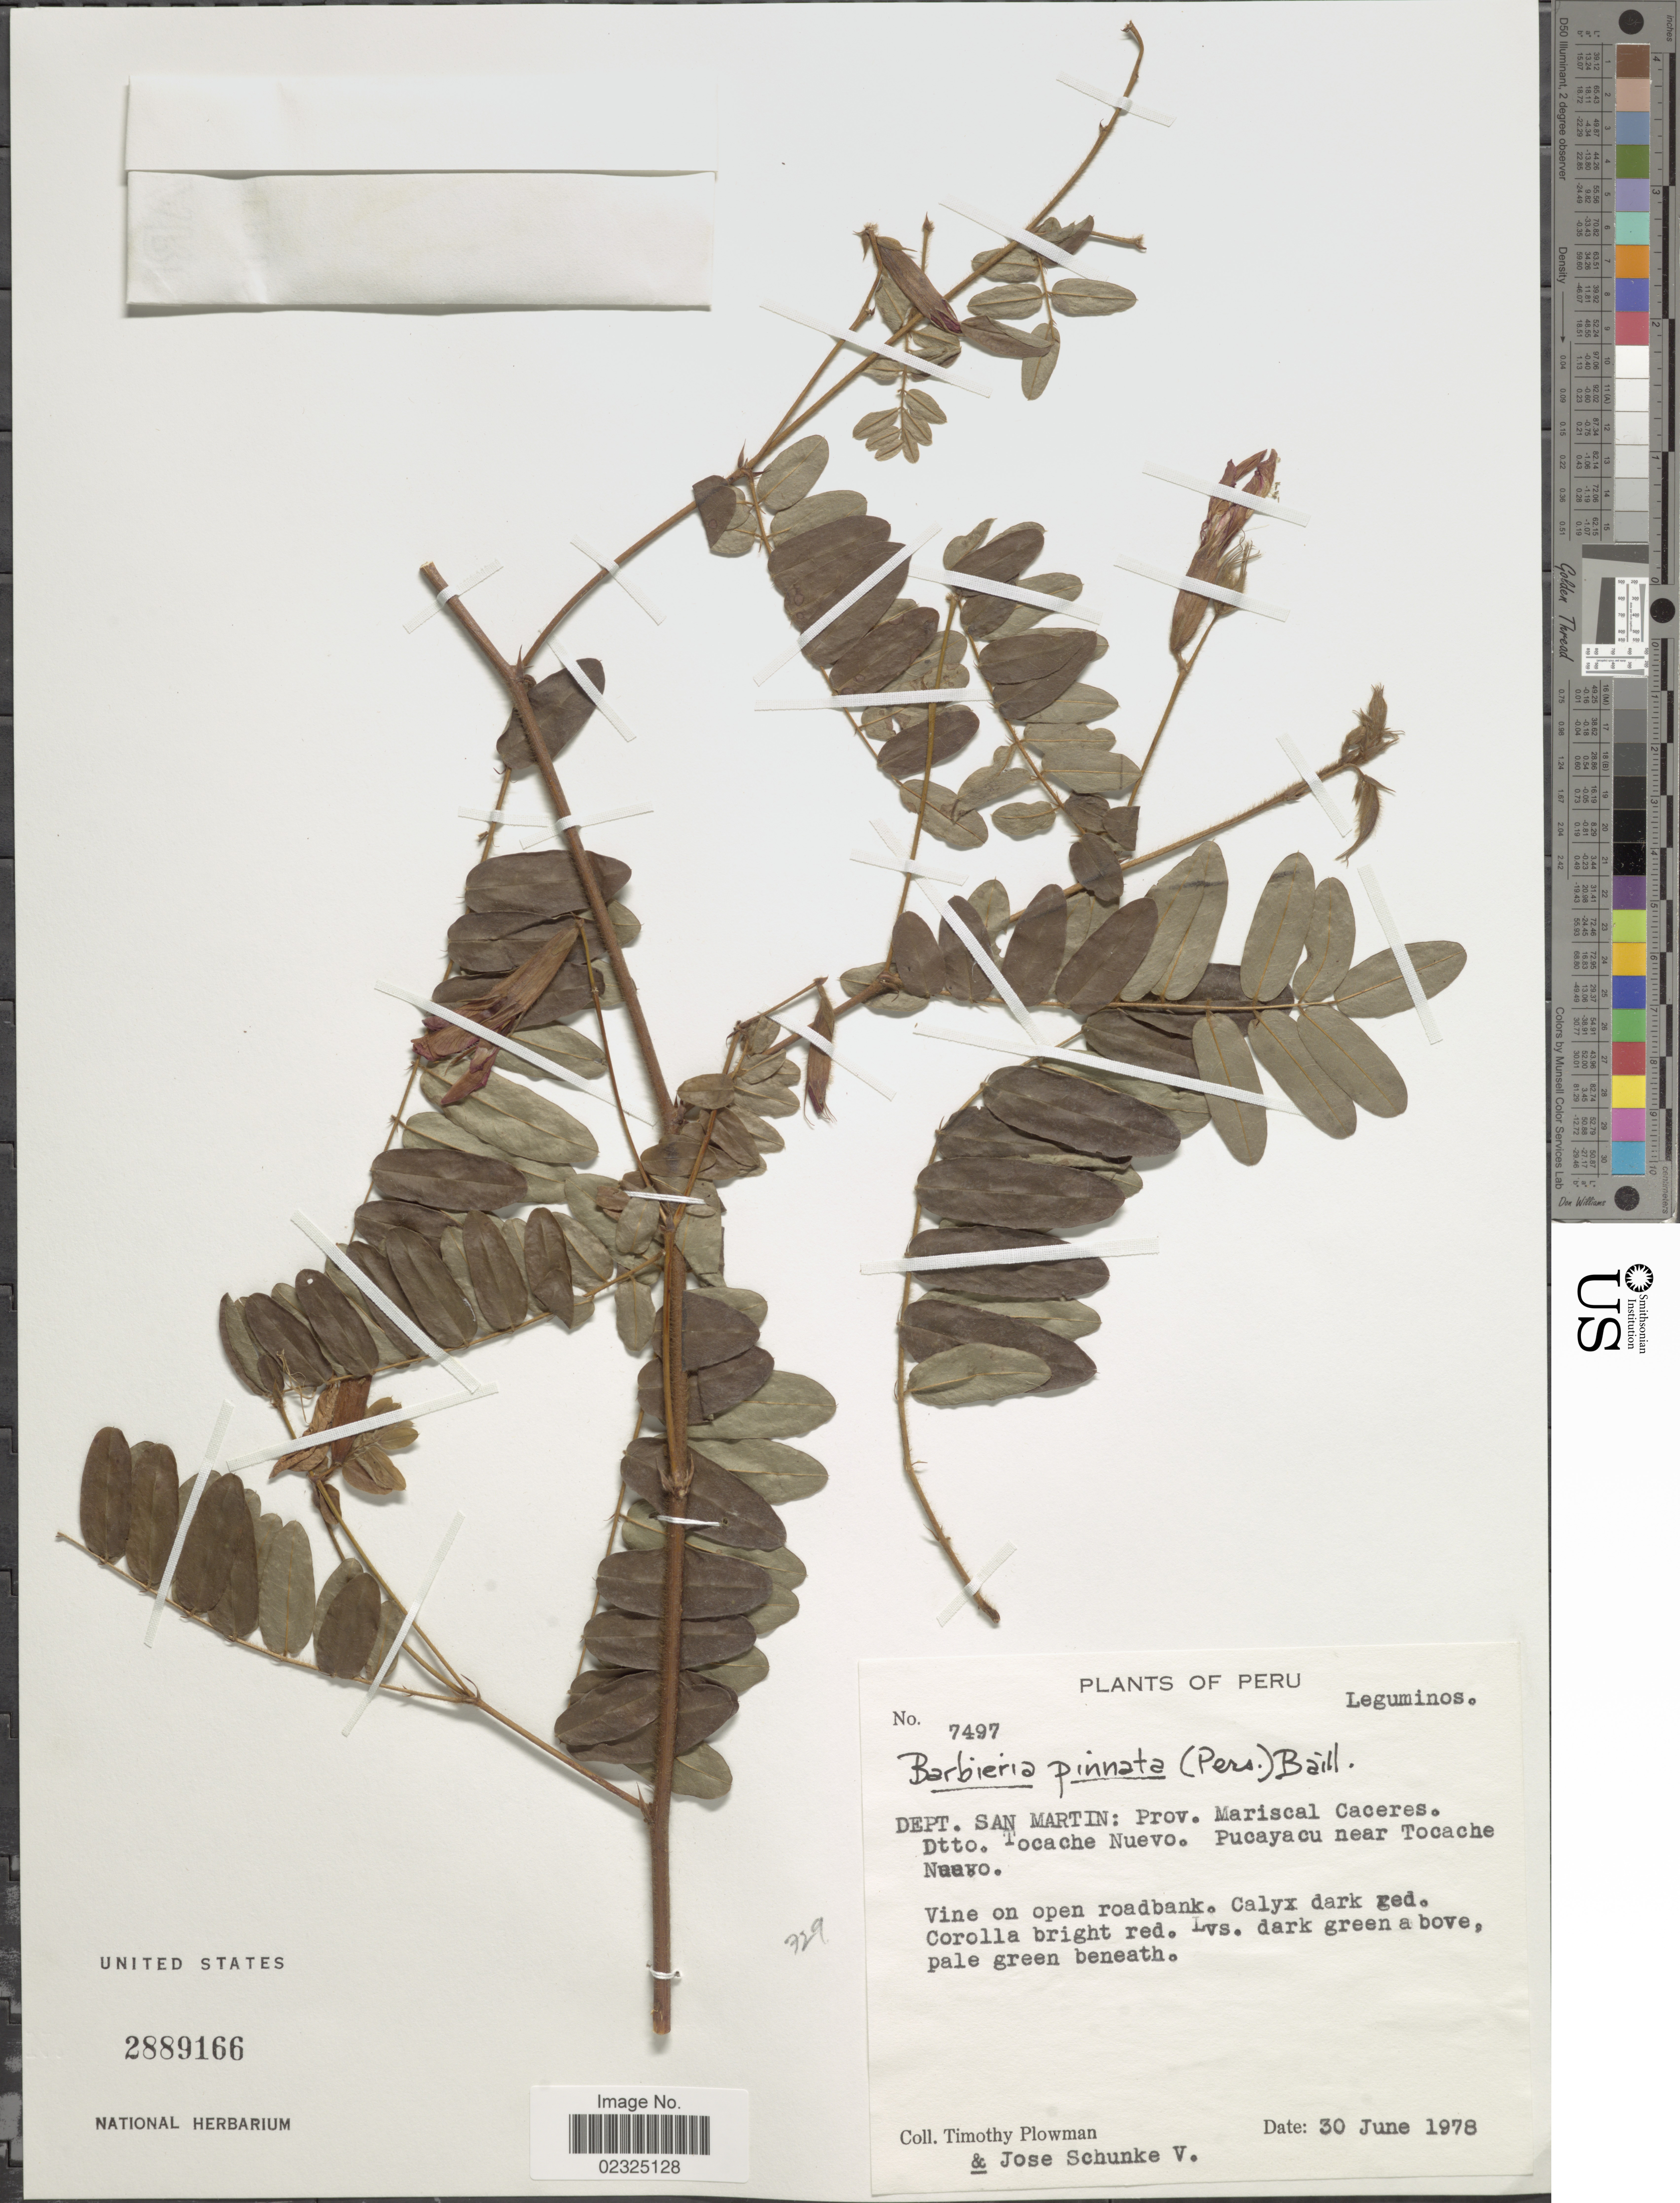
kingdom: Plantae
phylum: Tracheophyta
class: Magnoliopsida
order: Fabales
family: Fabaceae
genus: Barbieria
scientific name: Barbieria sp.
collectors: T. Plowman & J. Schunke Vigo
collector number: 7497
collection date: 1978-06-30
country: Peru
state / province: San Martín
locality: Prov. Mariscal Caceres, Dtto. Tocache Nuevo, Pucayacu near Tocache Nuevo, vine on open roadbank.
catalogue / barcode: US 2889166